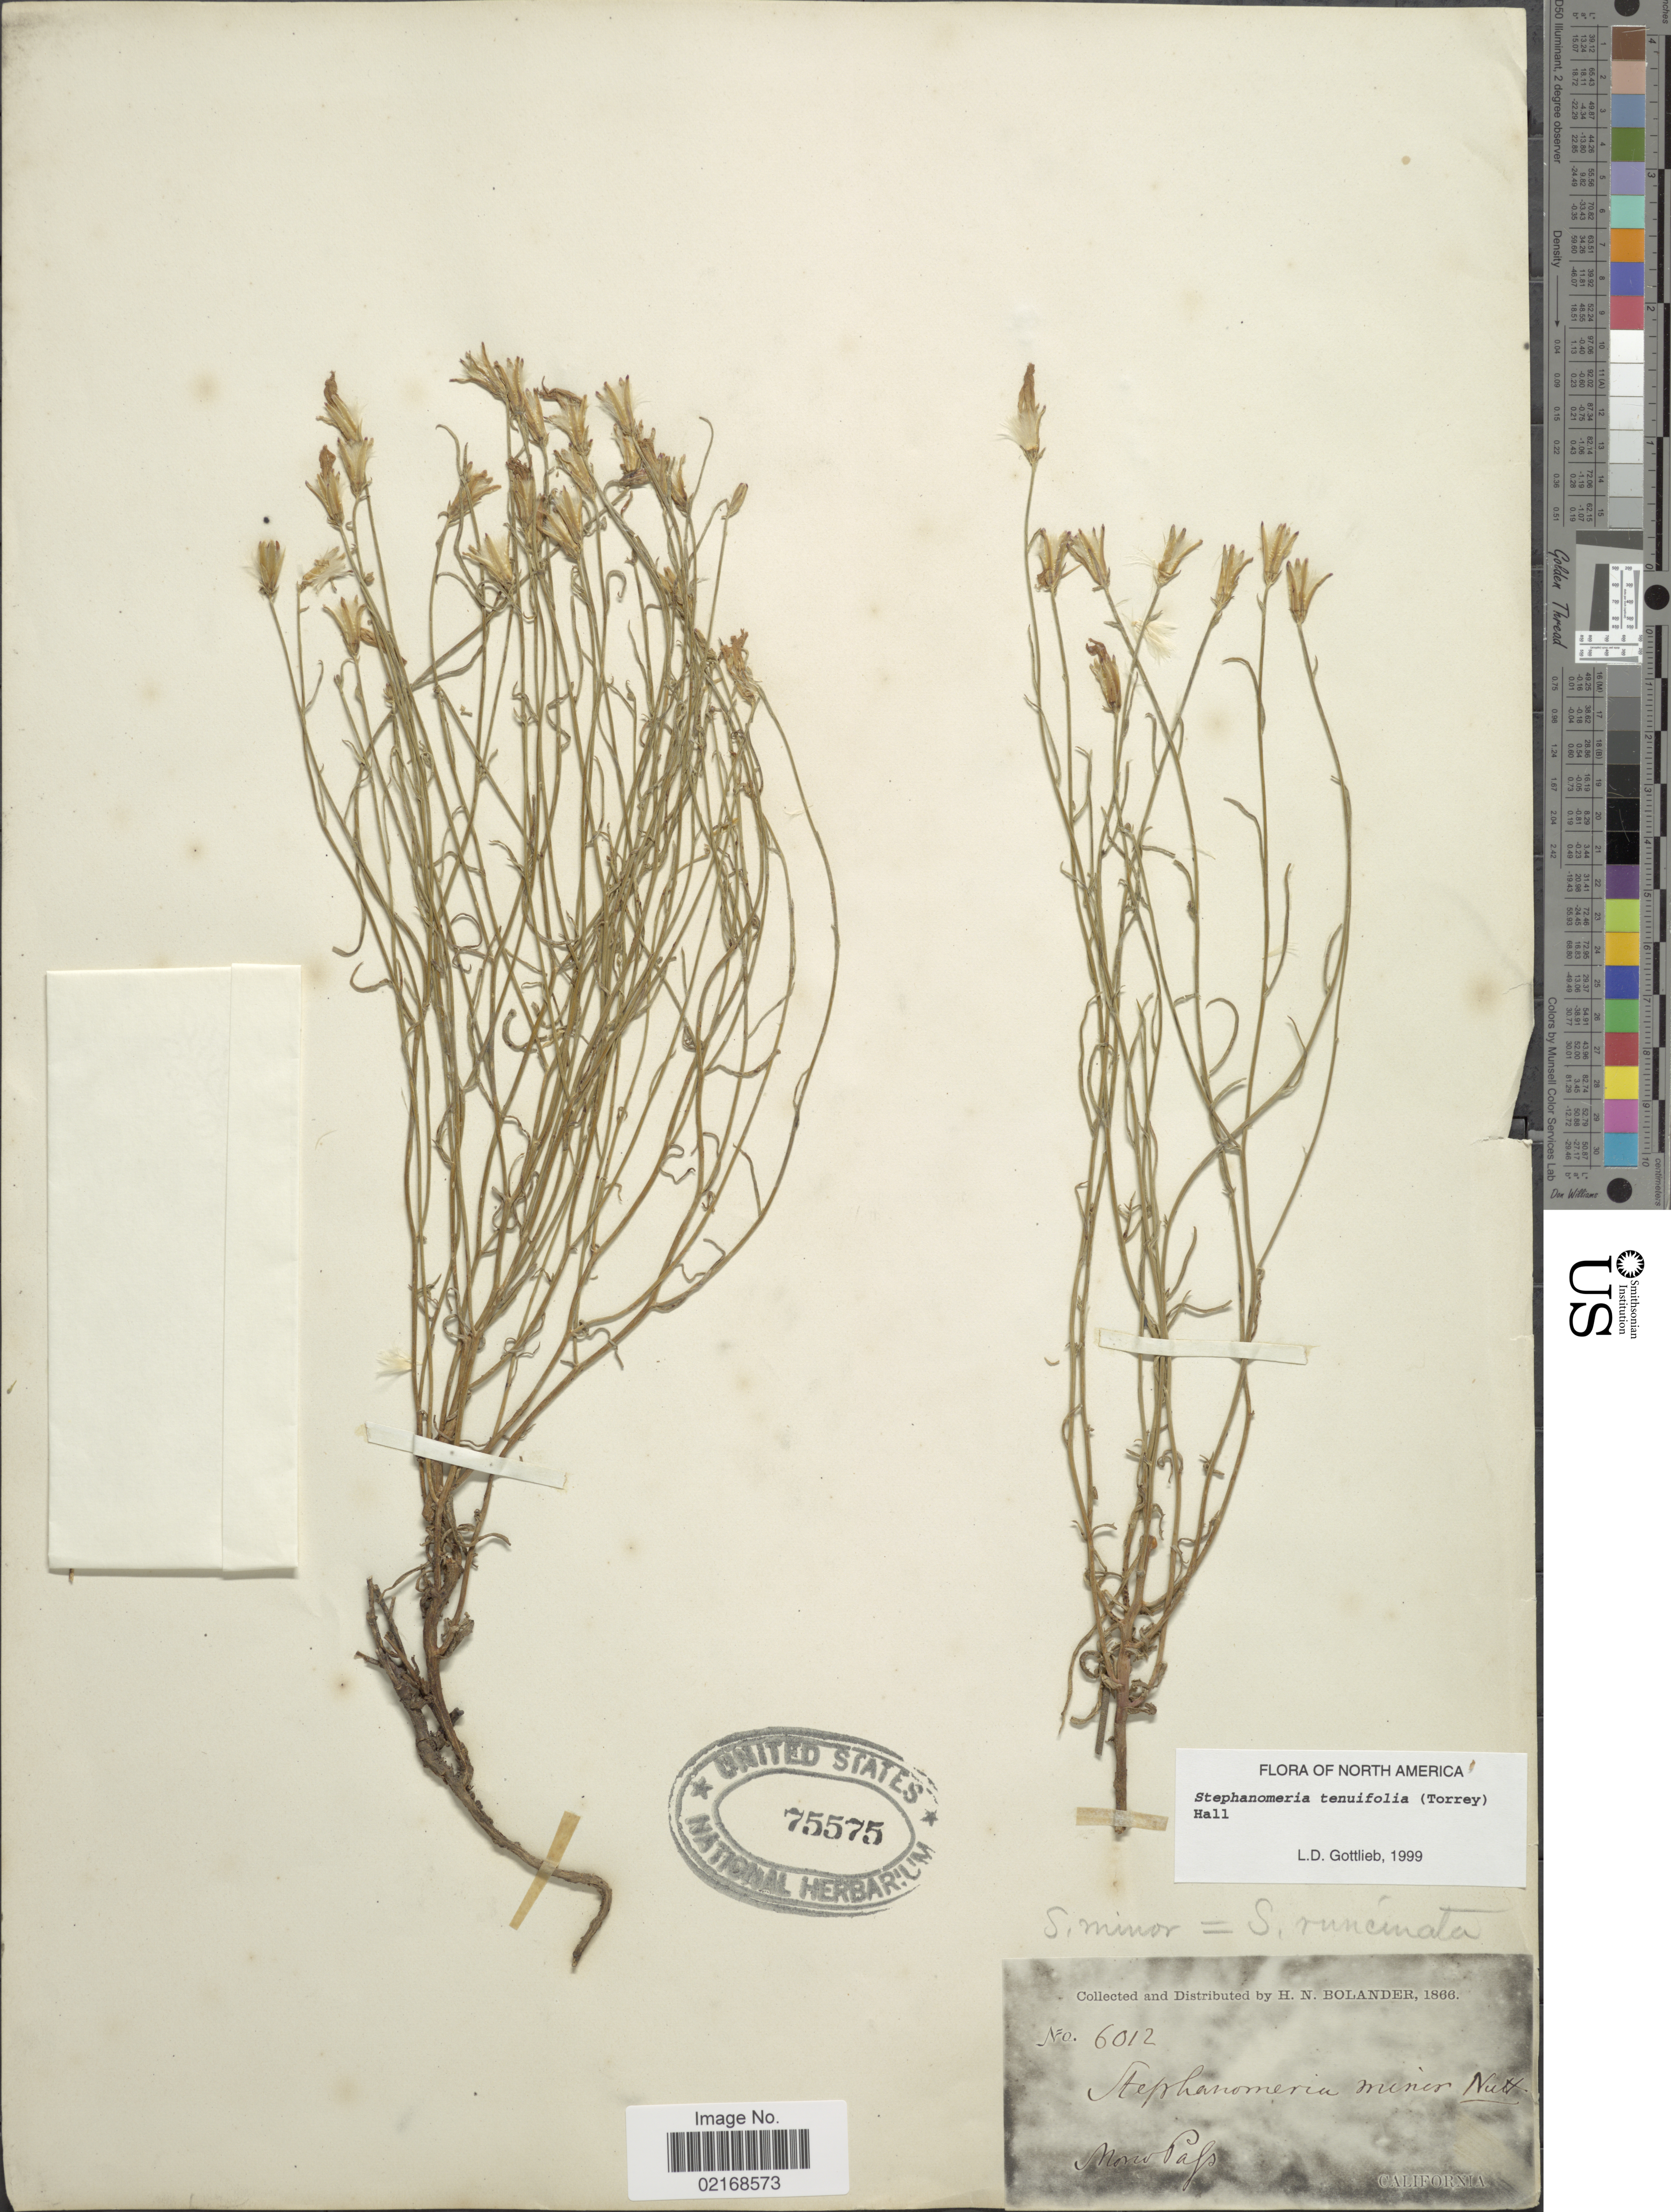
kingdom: Plantae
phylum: Tracheophyta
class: Magnoliopsida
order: Asterales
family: Asteraceae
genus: Stephanomeria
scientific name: Stephanomeria tenuifolia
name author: (Torr.) H.M. Hall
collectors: H. Bolander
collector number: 6012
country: United States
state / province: California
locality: Monopass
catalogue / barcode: US 75575